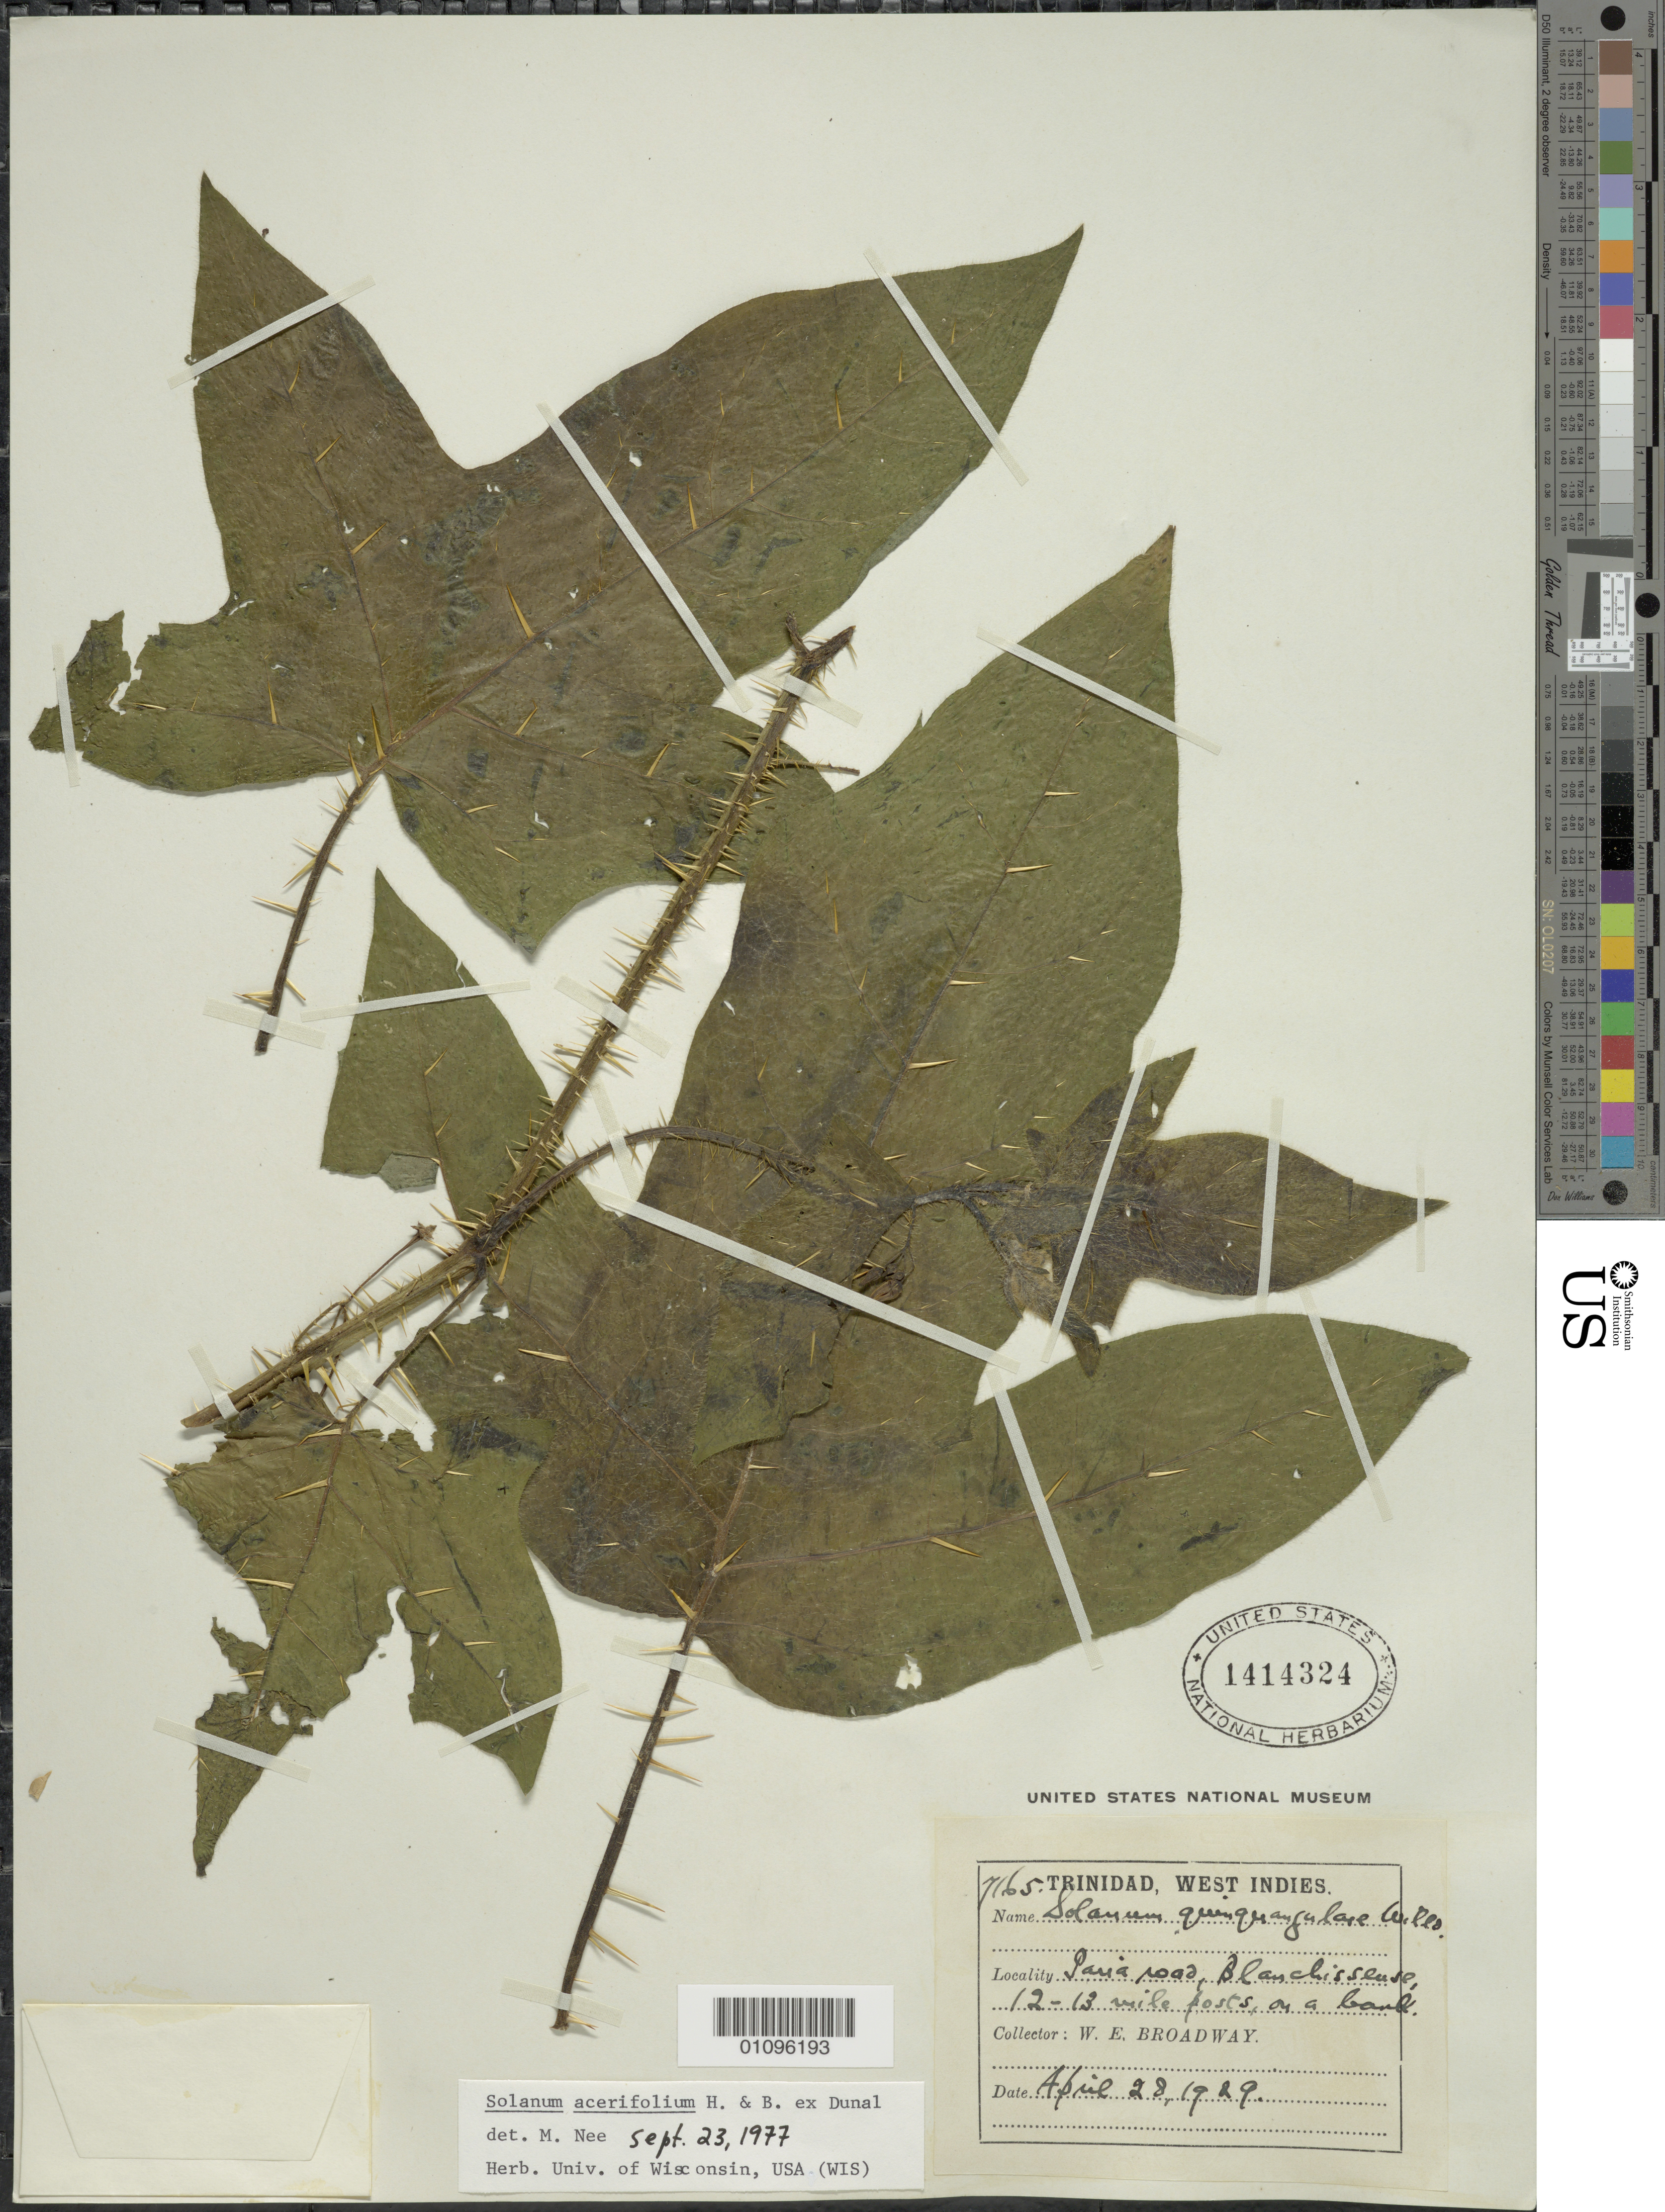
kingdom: Plantae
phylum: Tracheophyta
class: Magnoliopsida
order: Solanales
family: Solanaceae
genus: Solanum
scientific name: Solanum acerifolium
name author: Humb. & Bonpl. ex Dunal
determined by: Nee, Michael H.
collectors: W. E. Broadway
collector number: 7165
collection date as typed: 28 Apr 1929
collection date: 1929-04-28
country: Trinidad and Tobago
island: Trinidad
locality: Paria road, Blanchiosseuse, 12-13 mile posts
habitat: On a bank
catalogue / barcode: US 1414324